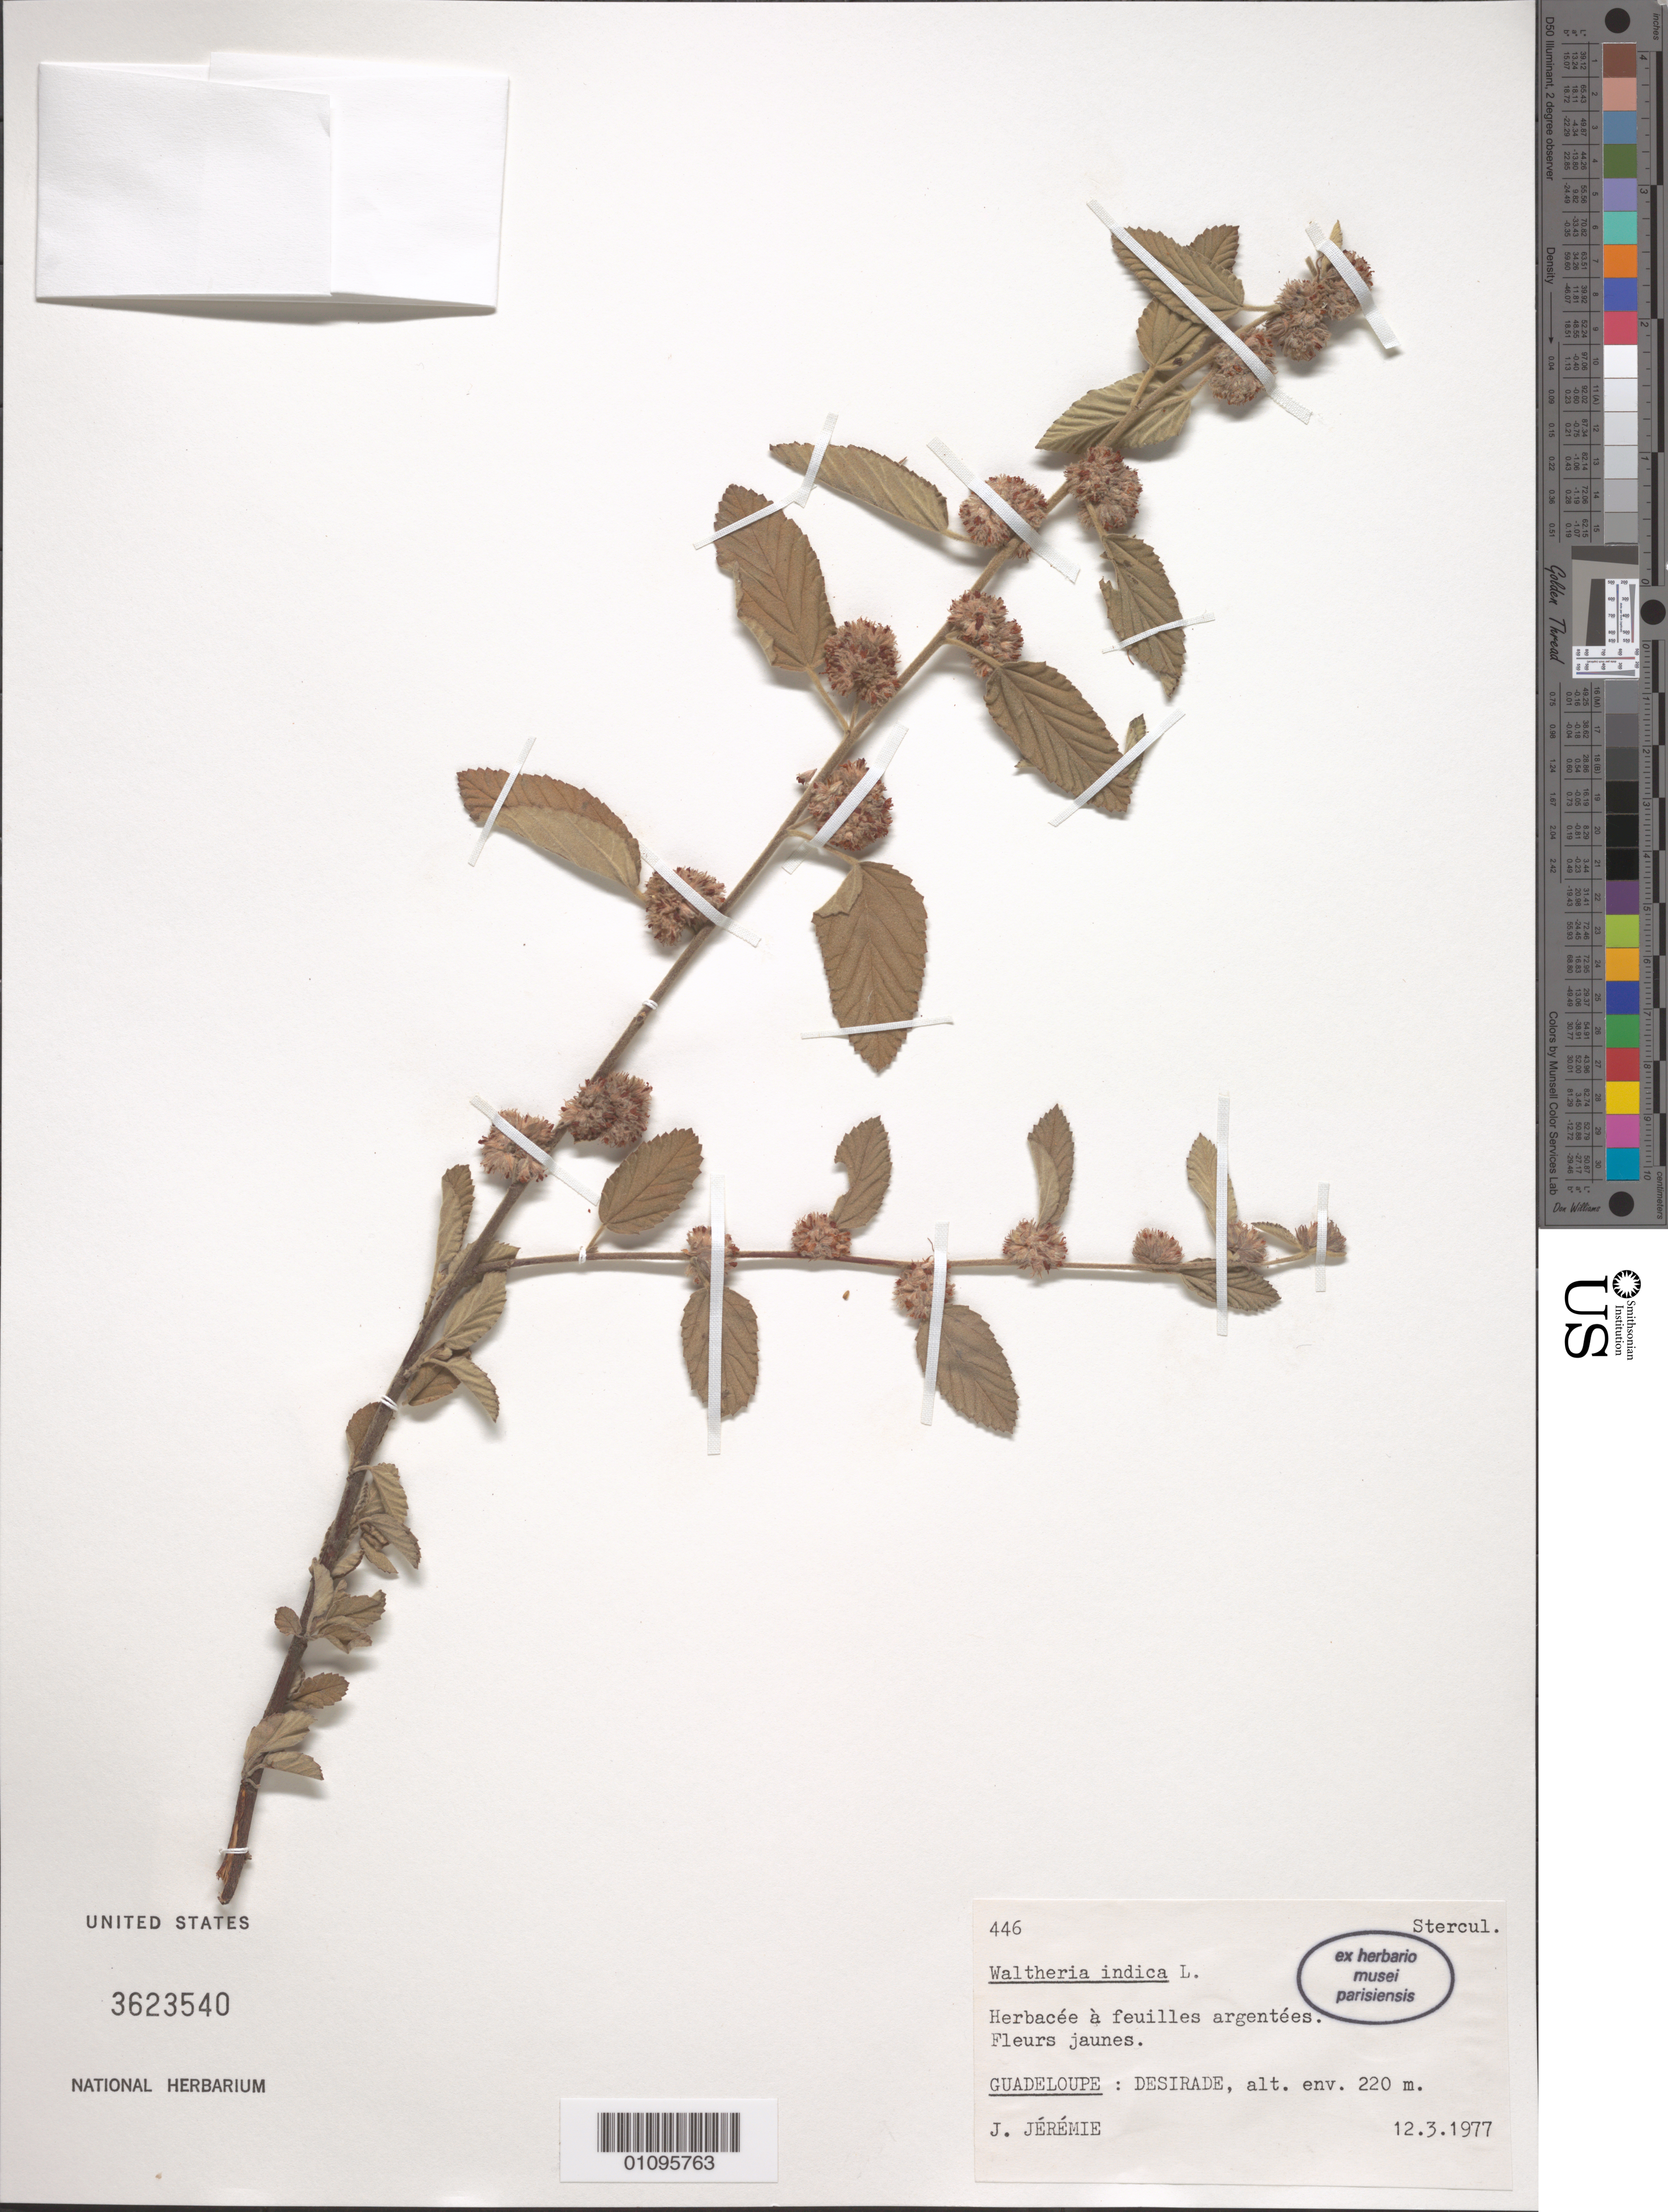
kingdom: Plantae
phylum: Tracheophyta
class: Magnoliopsida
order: Malvales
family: Malvaceae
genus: Waltheria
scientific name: Waltheria indica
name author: L.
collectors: J. Jérémie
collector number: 446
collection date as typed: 12 Mar 1977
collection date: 1977-03-12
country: Guadeloupe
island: La Désirade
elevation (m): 220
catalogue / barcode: US 3623540